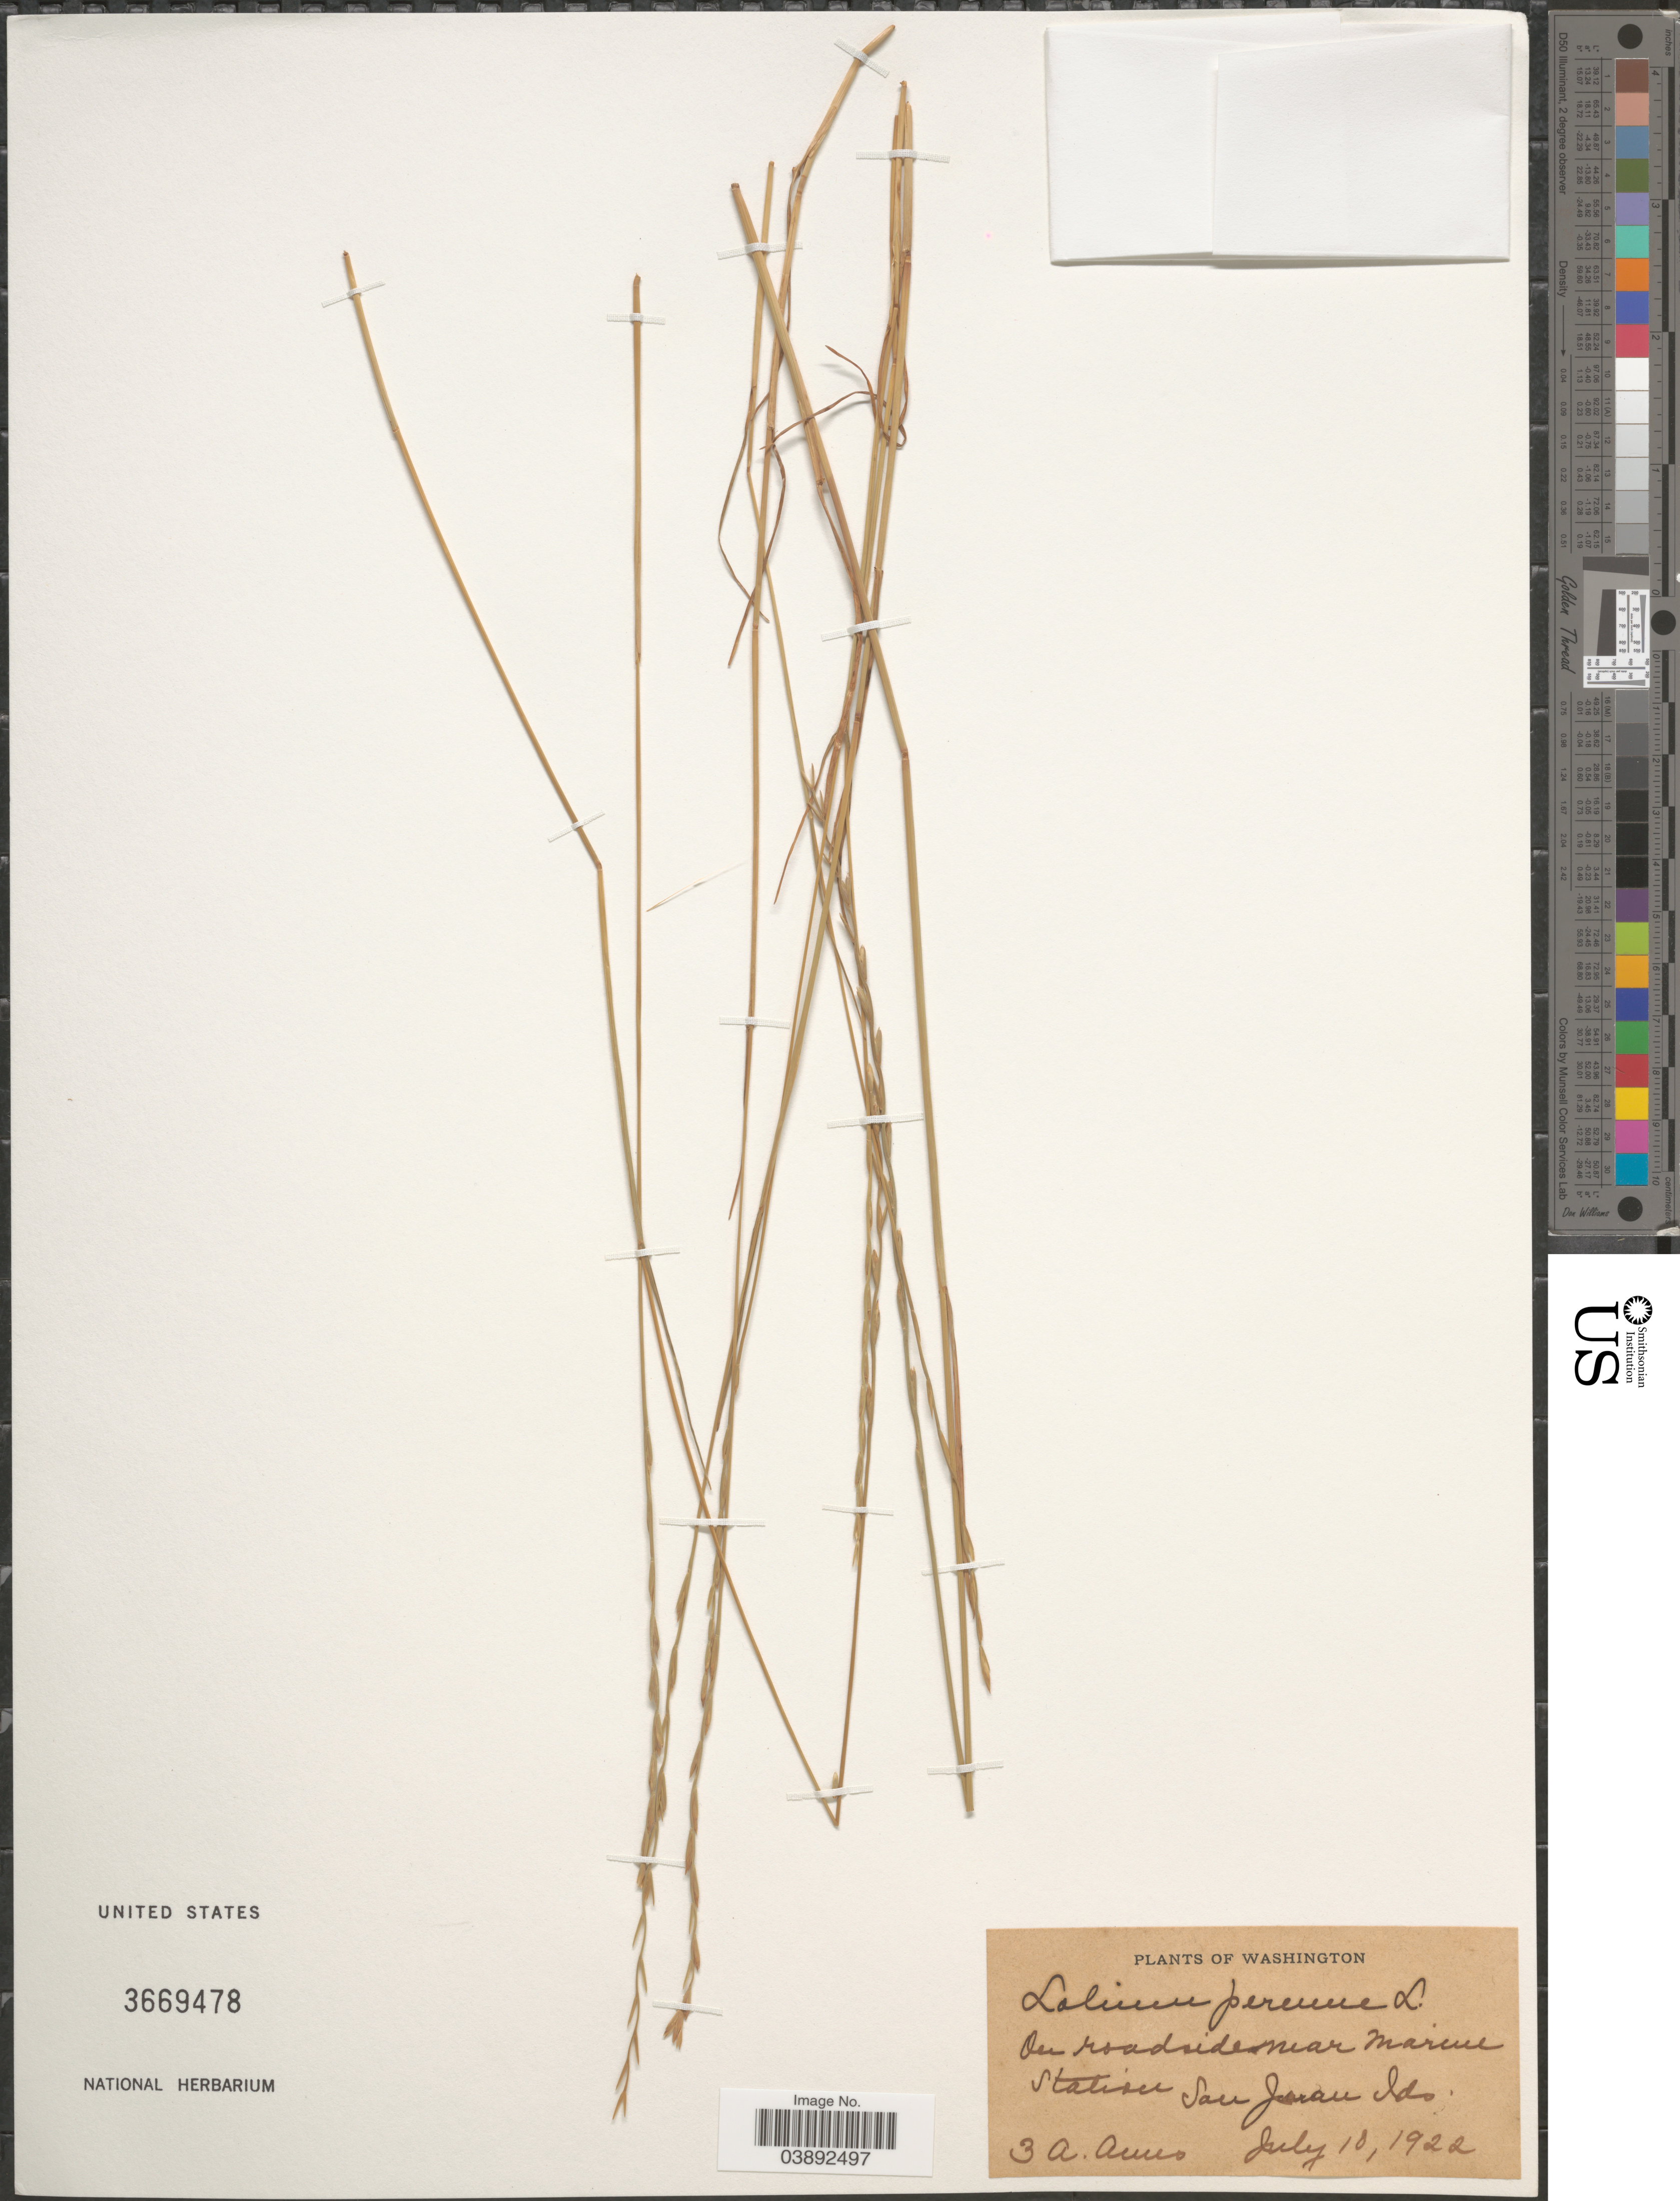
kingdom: Plantae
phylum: Tracheophyta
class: Liliopsida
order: Poales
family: Poaceae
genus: Lolium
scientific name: Lolium perenne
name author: L.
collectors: A. Ames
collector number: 3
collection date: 1922-07-10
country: United States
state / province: Washington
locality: On roadside near Marine Station. San Juan Ids.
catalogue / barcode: US 3669478